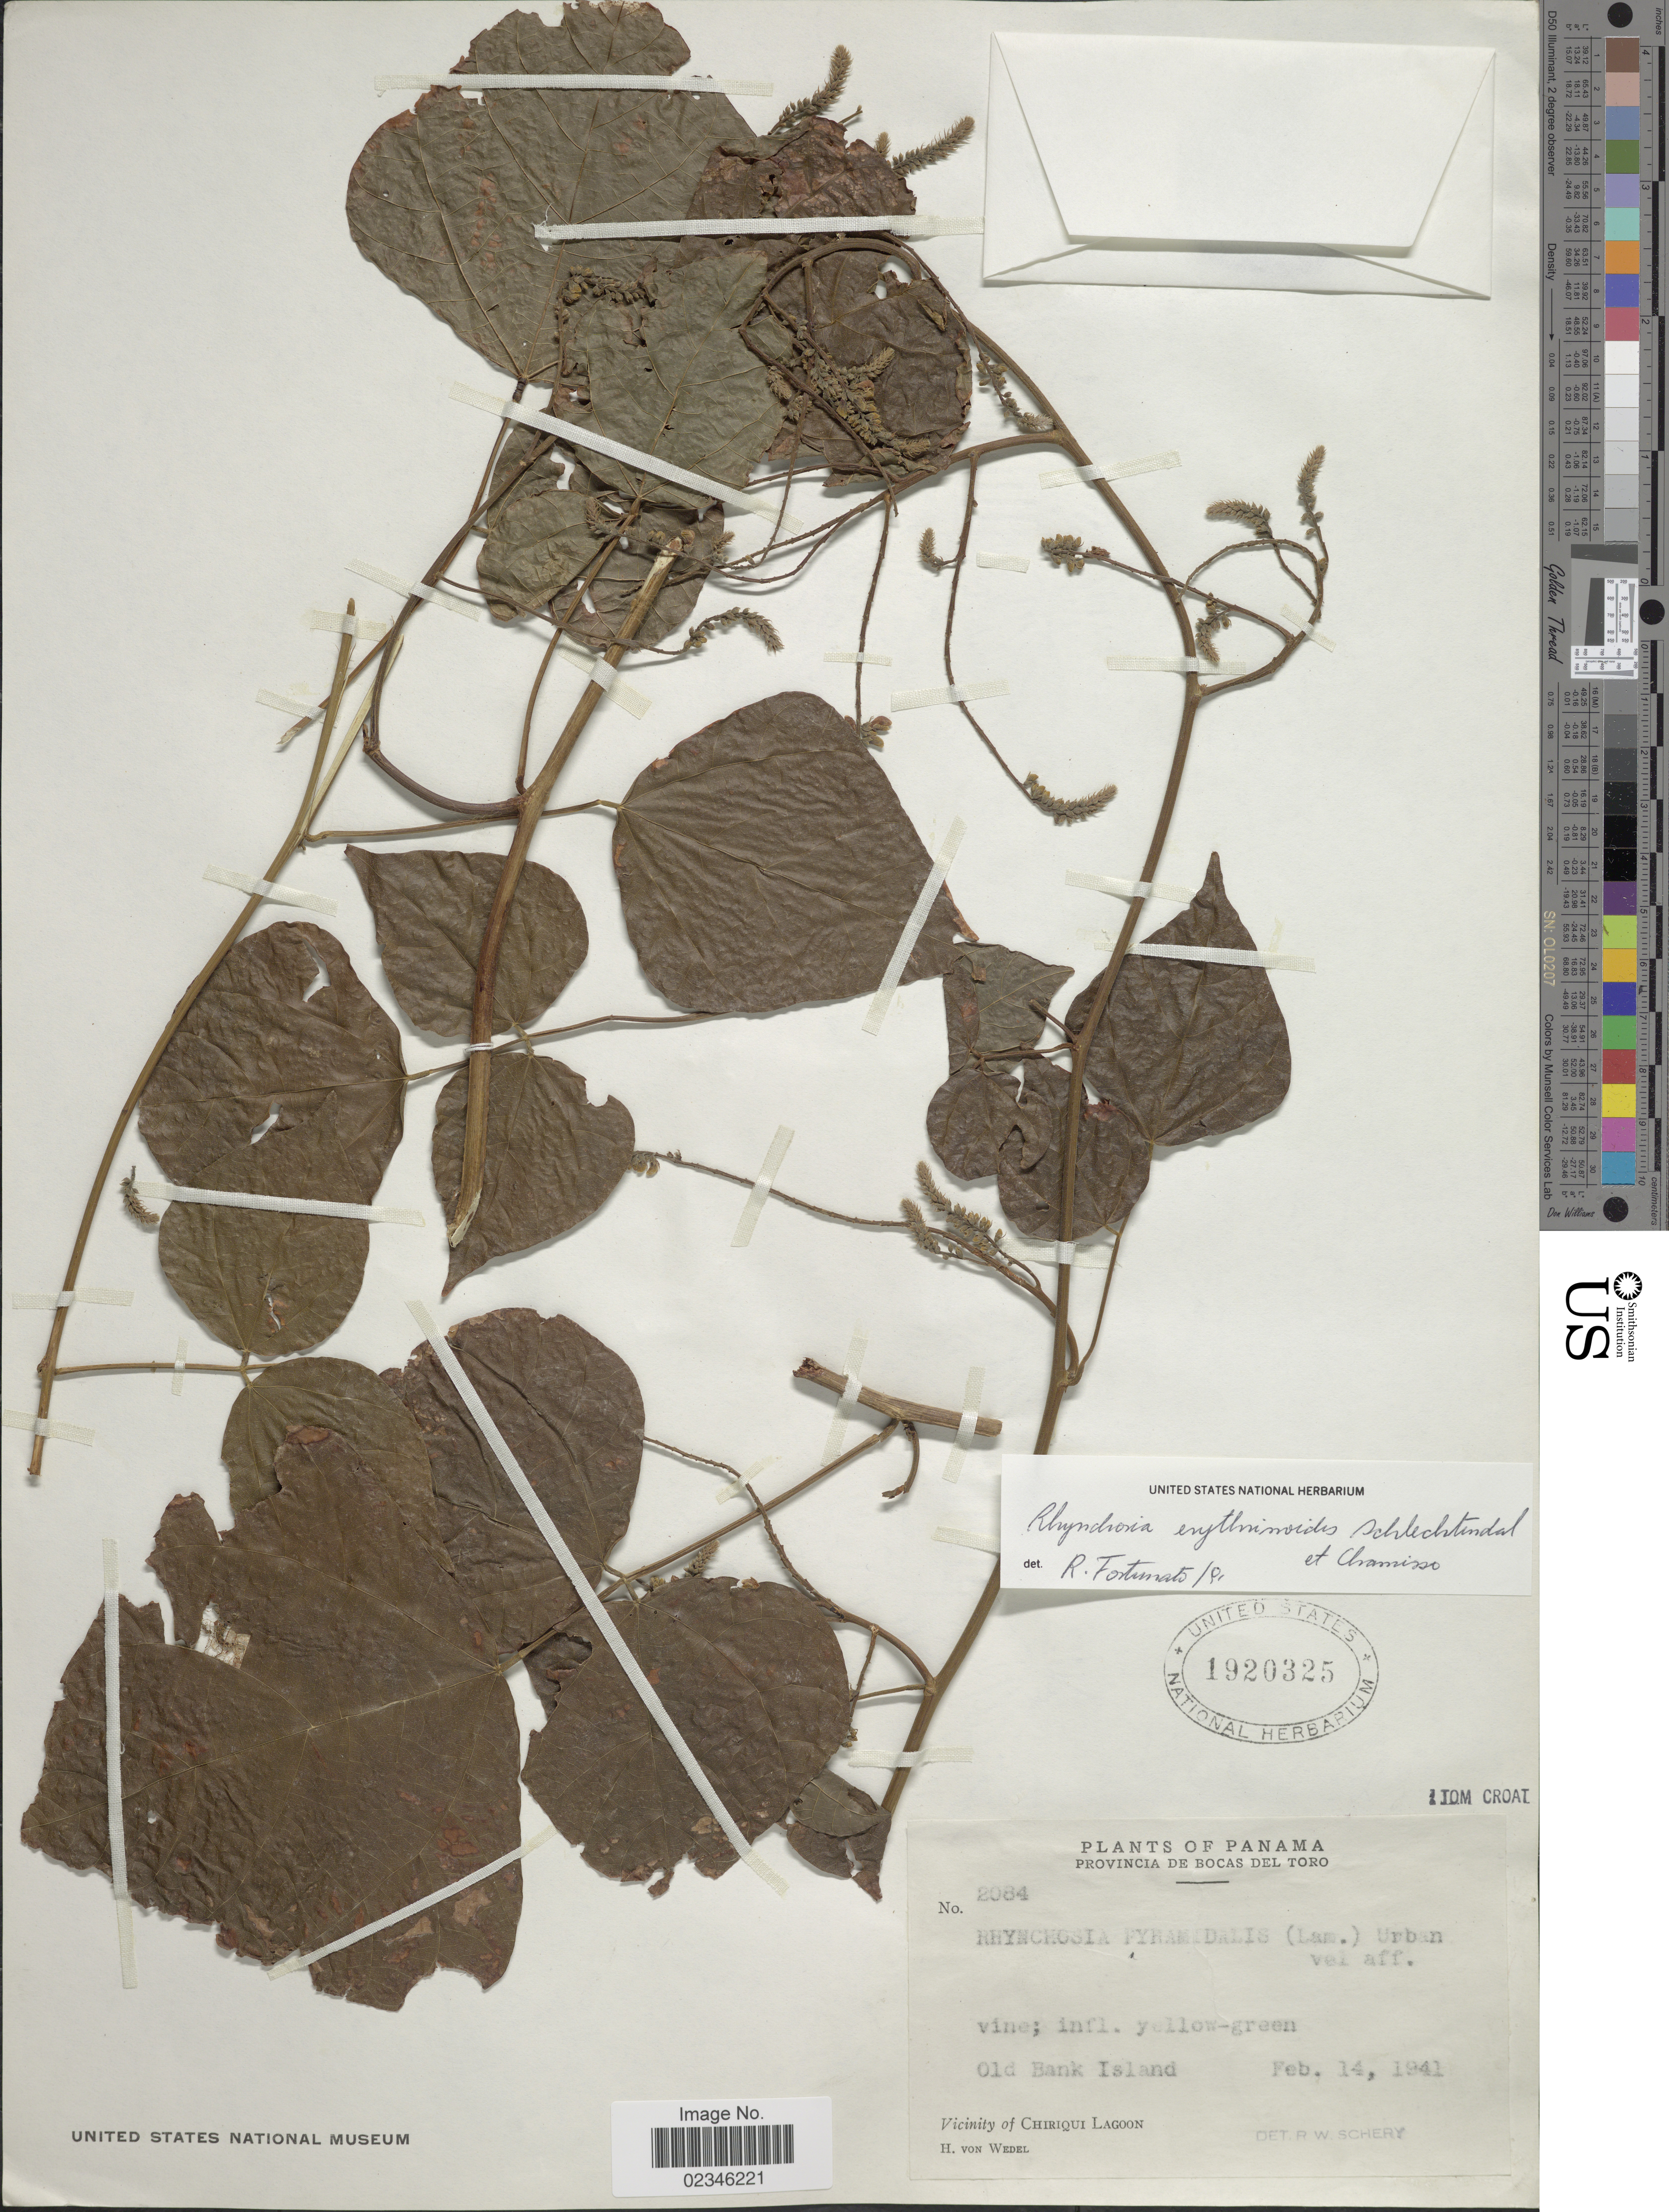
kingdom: Plantae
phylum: Tracheophyta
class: Magnoliopsida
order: Fabales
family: Fabaceae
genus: Rhynchosia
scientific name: Rhynchosia erythrinoides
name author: Schltdl. & Cham.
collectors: H. von Wedel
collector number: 2084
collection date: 1941-02-14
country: Panama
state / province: Bocas del Toro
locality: Old Bank Island. Vicinity of Chiriqui Lagoon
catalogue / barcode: US 1920325